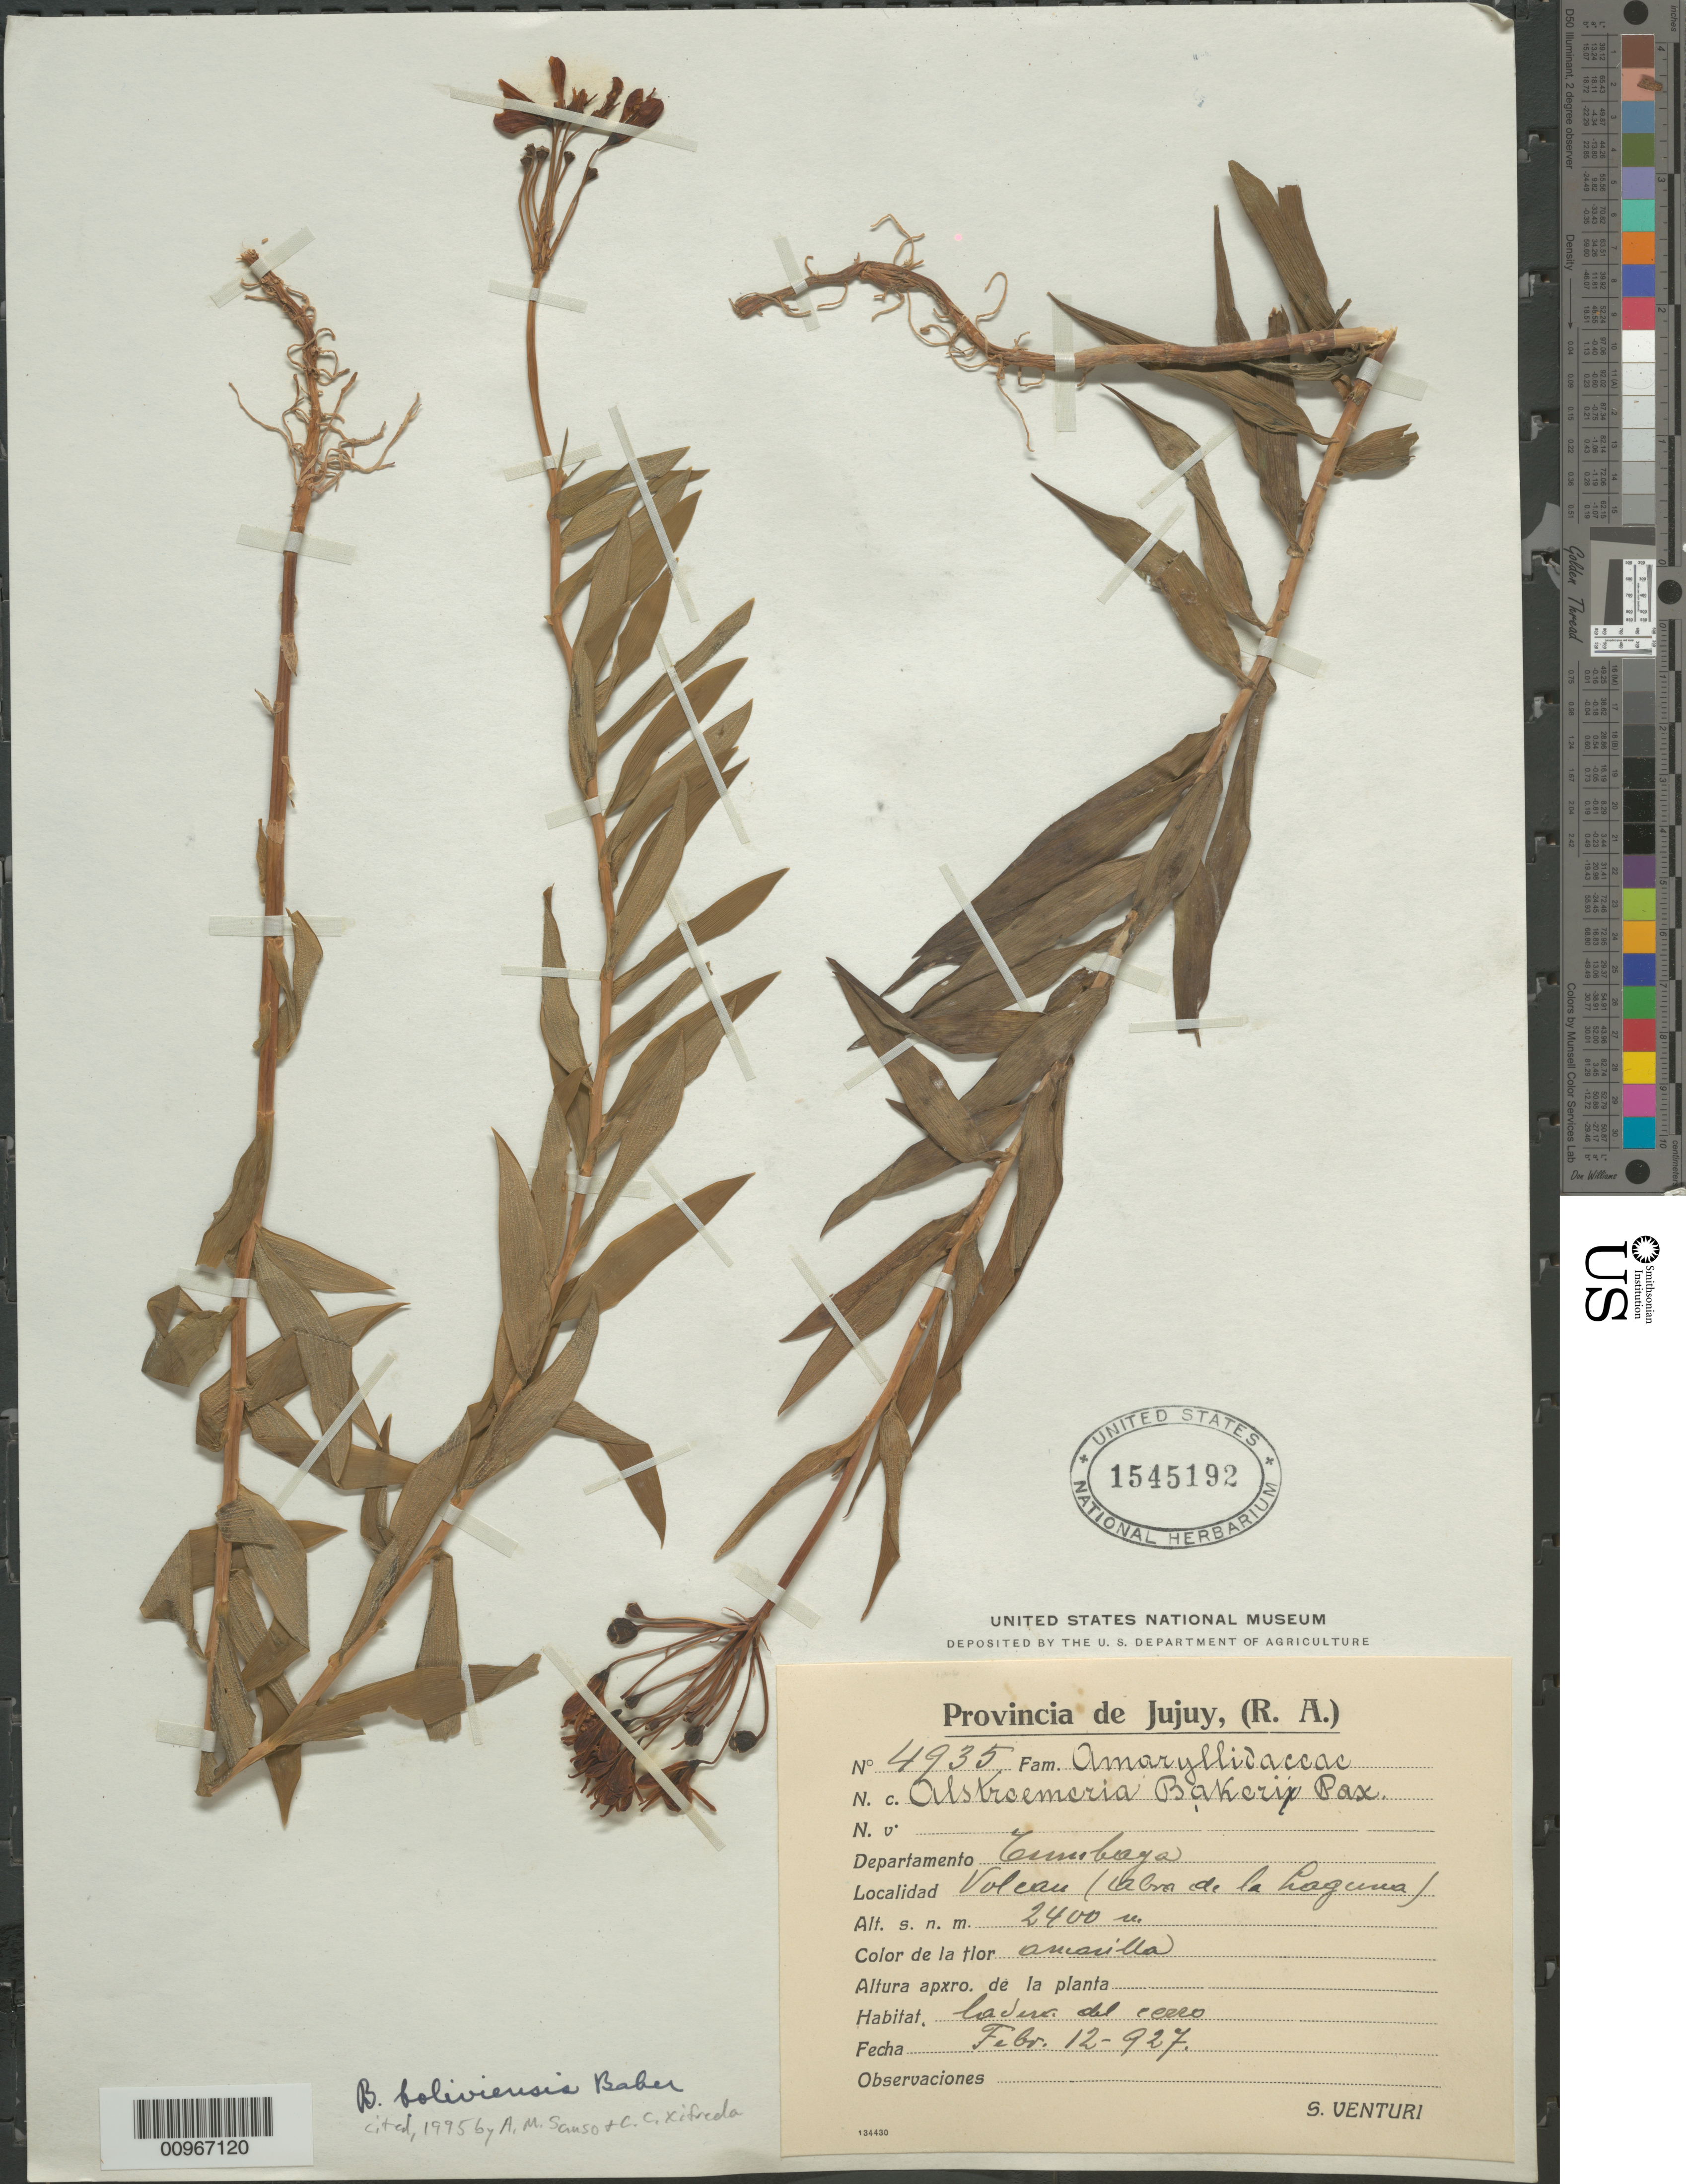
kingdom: Plantae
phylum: Tracheophyta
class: Liliopsida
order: Liliales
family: Alstroemeriaceae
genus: Bomarea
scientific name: Bomarea boliviensis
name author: Baker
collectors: S. Venturi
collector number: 4935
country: Argentina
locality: Cumbaga, Volcan de la Laguna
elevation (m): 2400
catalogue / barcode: US 1545192